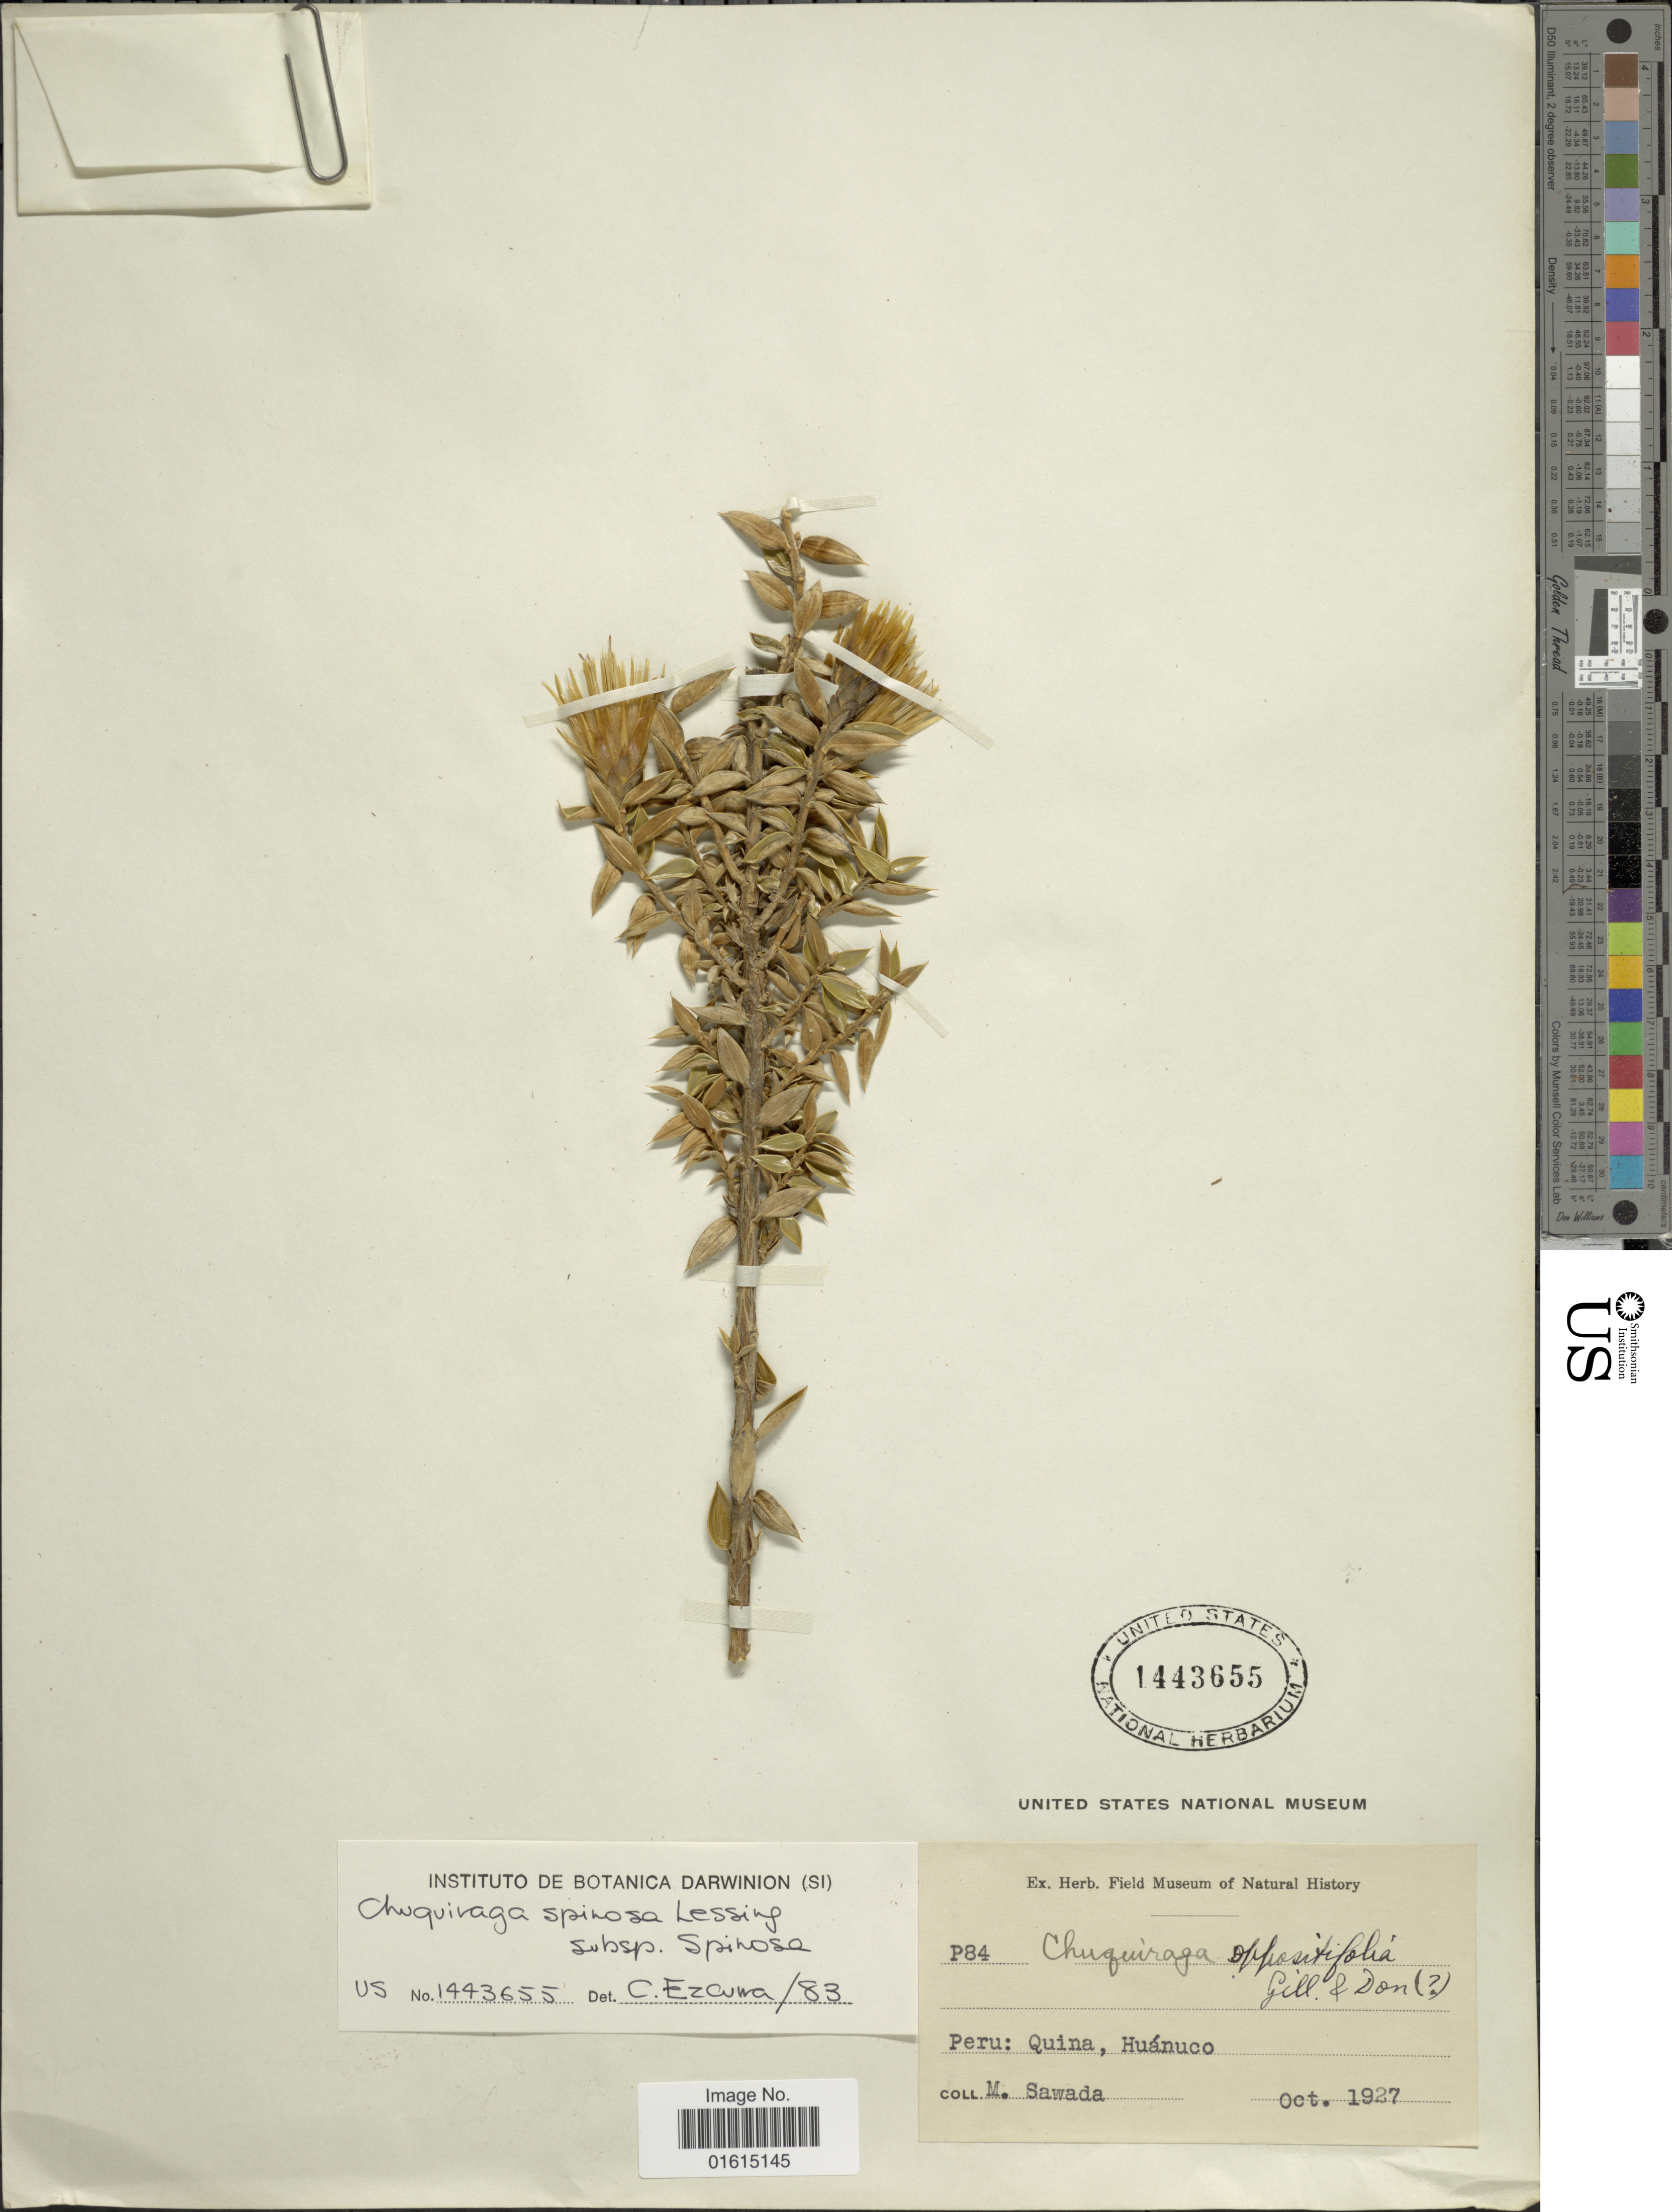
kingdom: Plantae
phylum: Tracheophyta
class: Magnoliopsida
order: Asterales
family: Asteraceae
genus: Chuquiraga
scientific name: Chuquiraga spinosa subsp. spinosa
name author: Less.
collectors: M. Sawada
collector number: P84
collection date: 1927-10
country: Peru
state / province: Huánuco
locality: Quina, Huanuco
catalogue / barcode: US 1443655